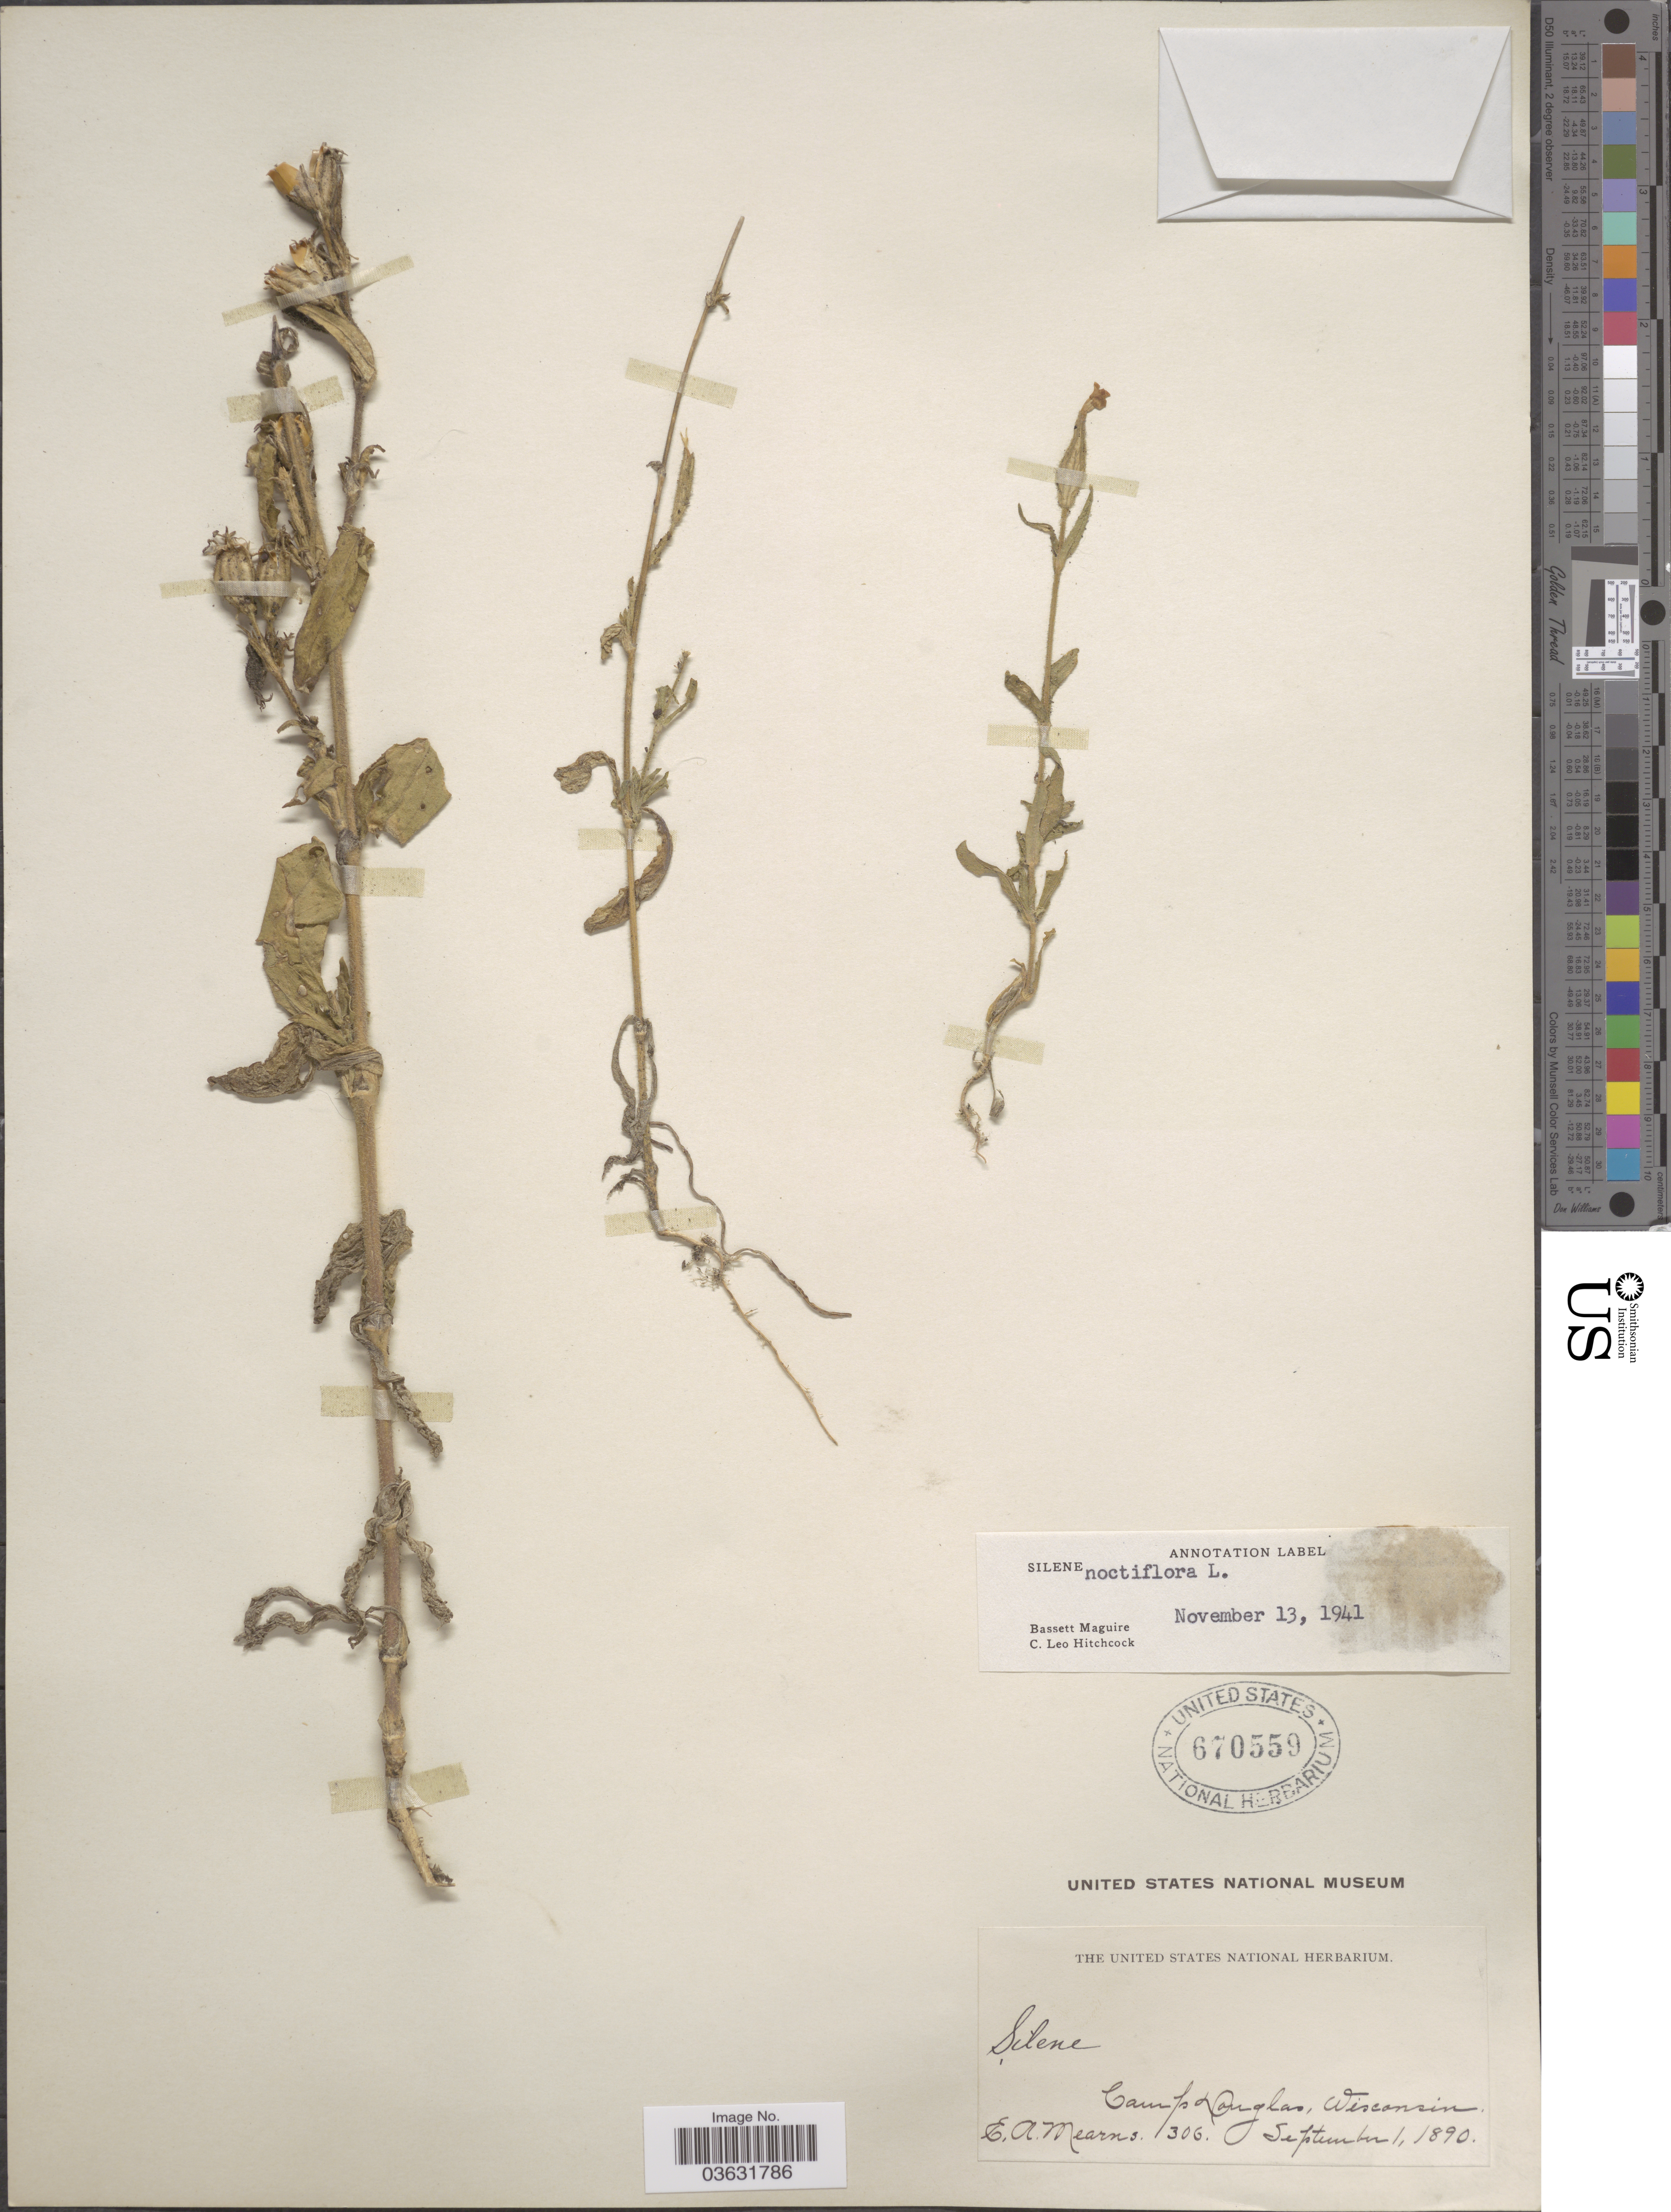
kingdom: Plantae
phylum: Tracheophyta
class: Magnoliopsida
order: Caryophyllales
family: Caryophyllaceae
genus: Silene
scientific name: Silene noctiflora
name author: L.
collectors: E. A. Mearns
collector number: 306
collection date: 1890-09-01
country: United States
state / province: Wisconsin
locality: Camp Douglas.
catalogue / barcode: US 670559